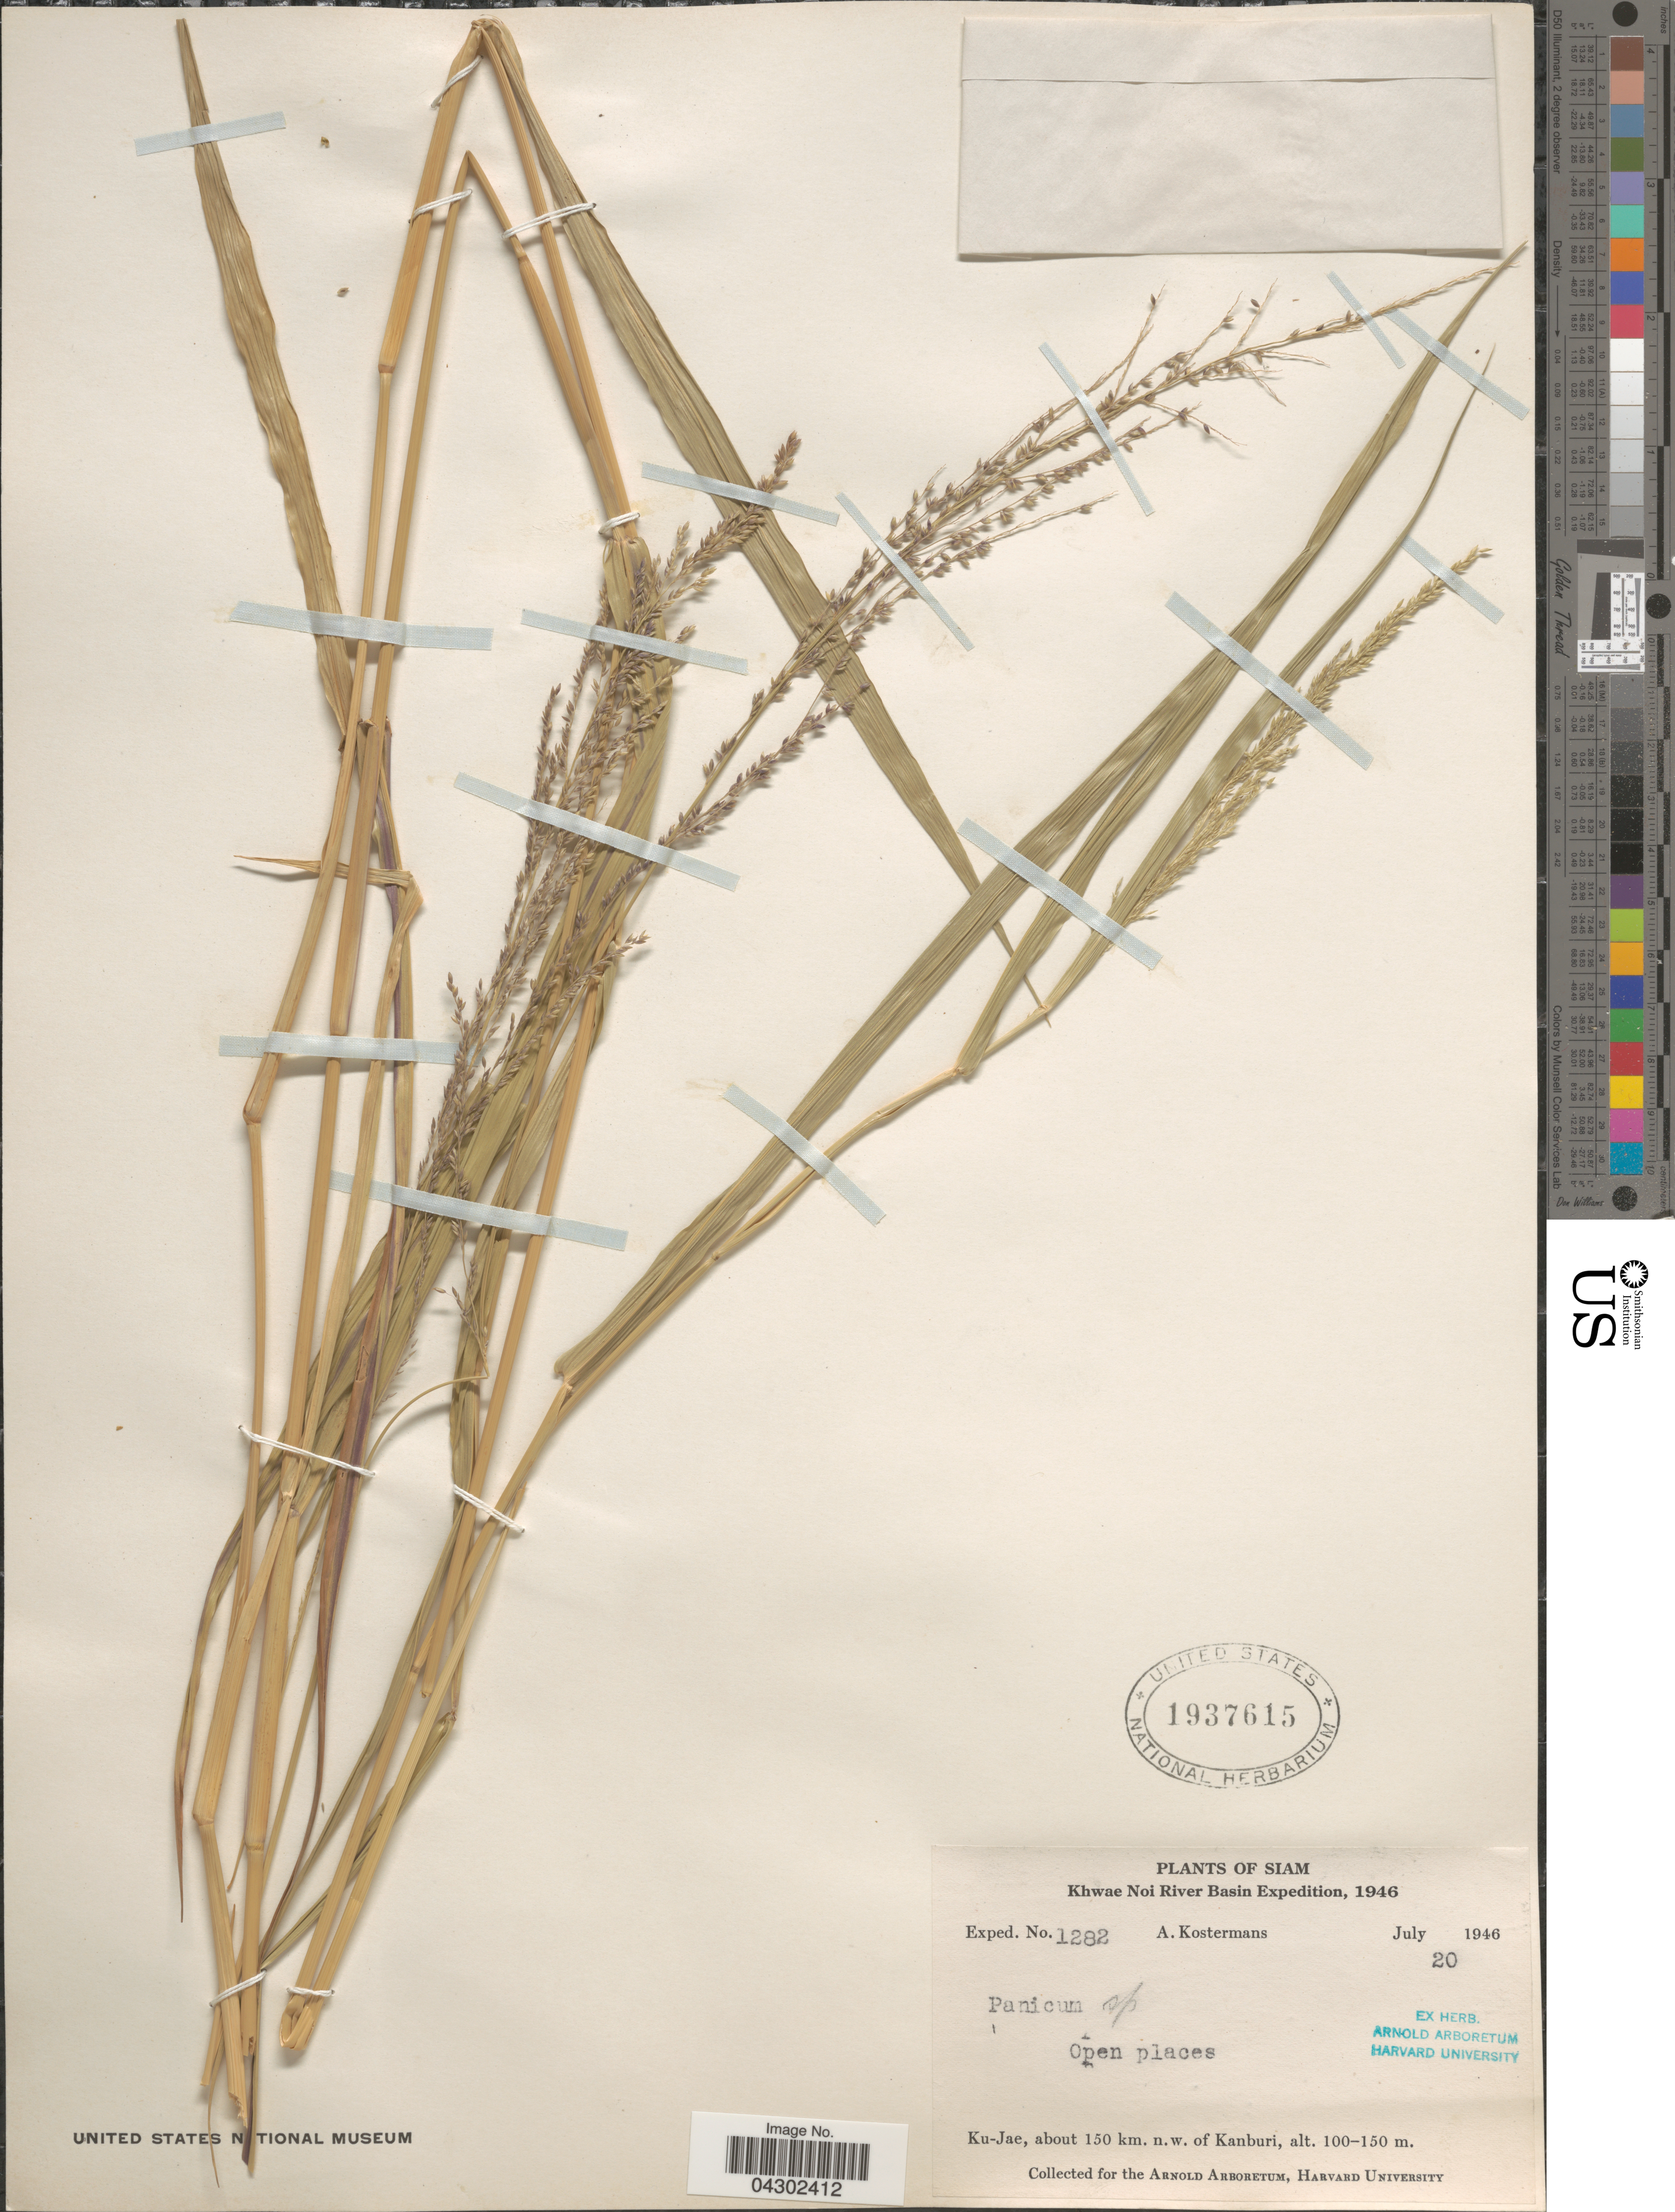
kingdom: Plantae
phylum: Tracheophyta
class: Liliopsida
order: Poales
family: Poaceae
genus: Panicum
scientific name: Panicum sp.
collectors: A. J. G. Kostermans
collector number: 1282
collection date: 1946-07-20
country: Thailand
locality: Siam. Khwae Noi River Basin Expedition, 1946. Open places. Ku-Jae, about 150 km. n.w. of Kanburi.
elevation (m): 100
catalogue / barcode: US 1937615